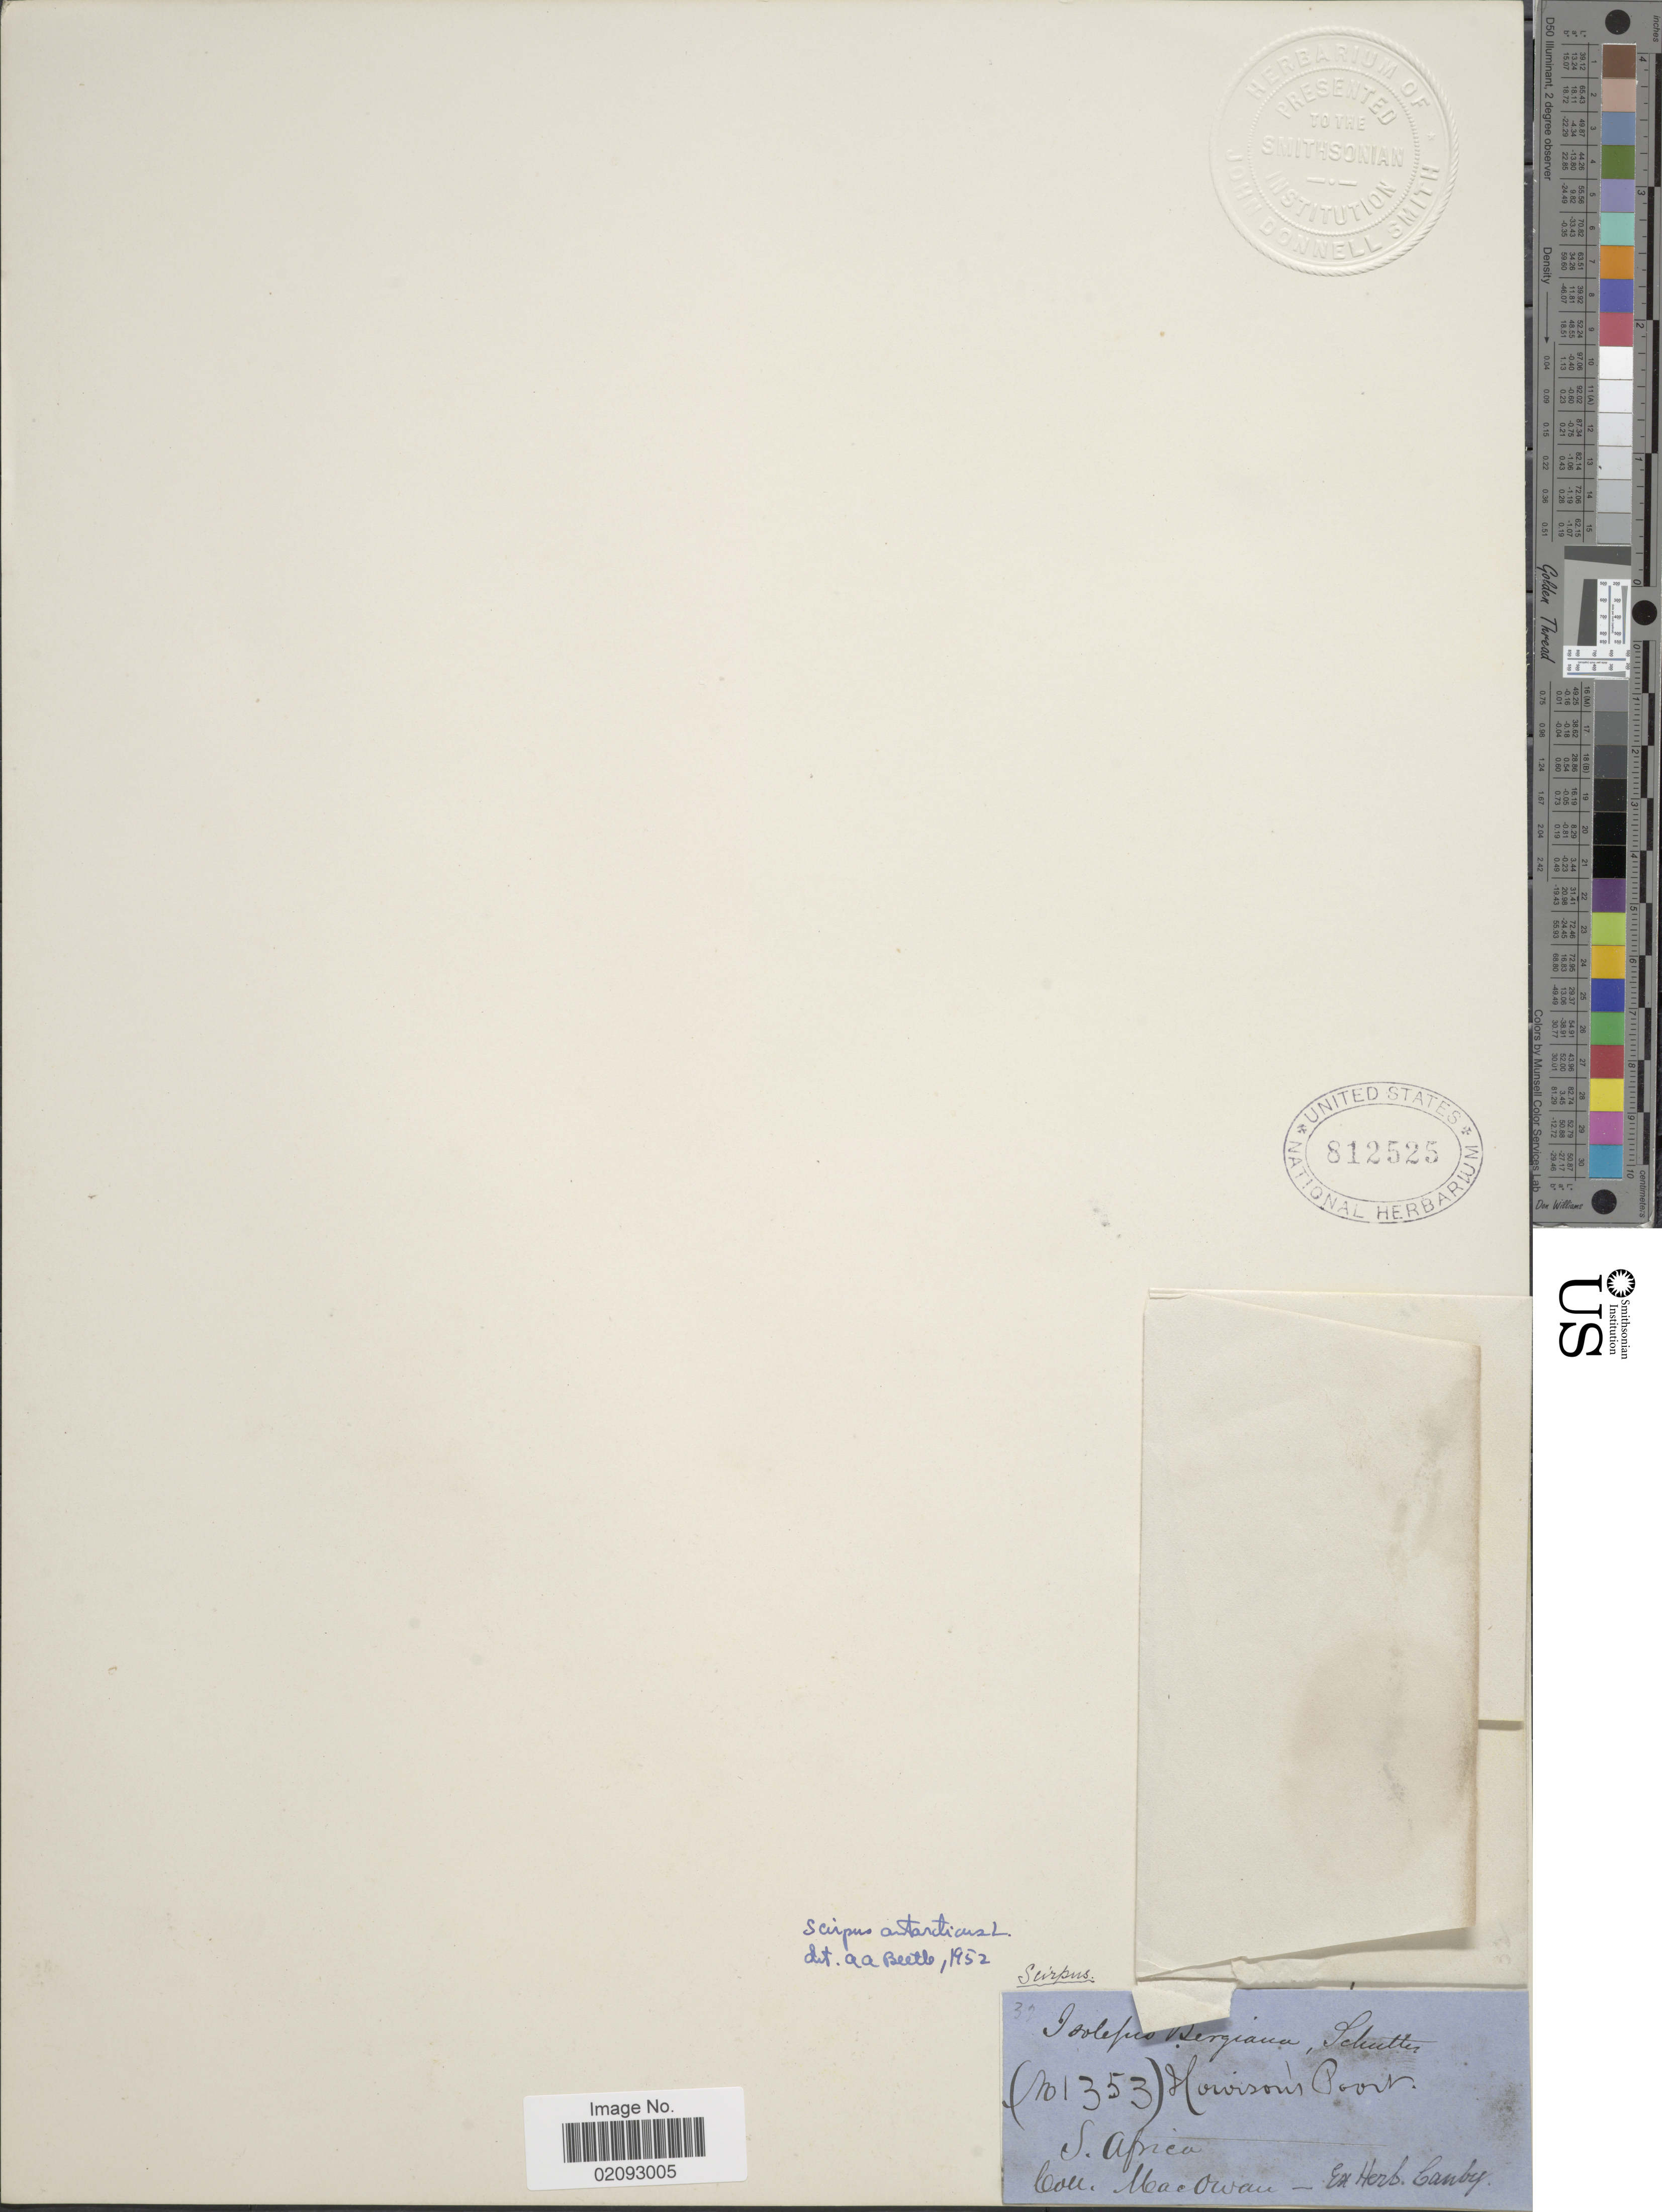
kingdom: Plantae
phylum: Tracheophyta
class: Liliopsida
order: Poales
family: Cyperaceae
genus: Ficinia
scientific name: Ficinia marginata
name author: (Thunb.) Fourc.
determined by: Strong, Mark T., (BOT), Smithsonian Institution - National Museum of Natural History (UNITED STATES)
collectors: MacOwan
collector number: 1353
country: South Africa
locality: S.Africa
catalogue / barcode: US 812525